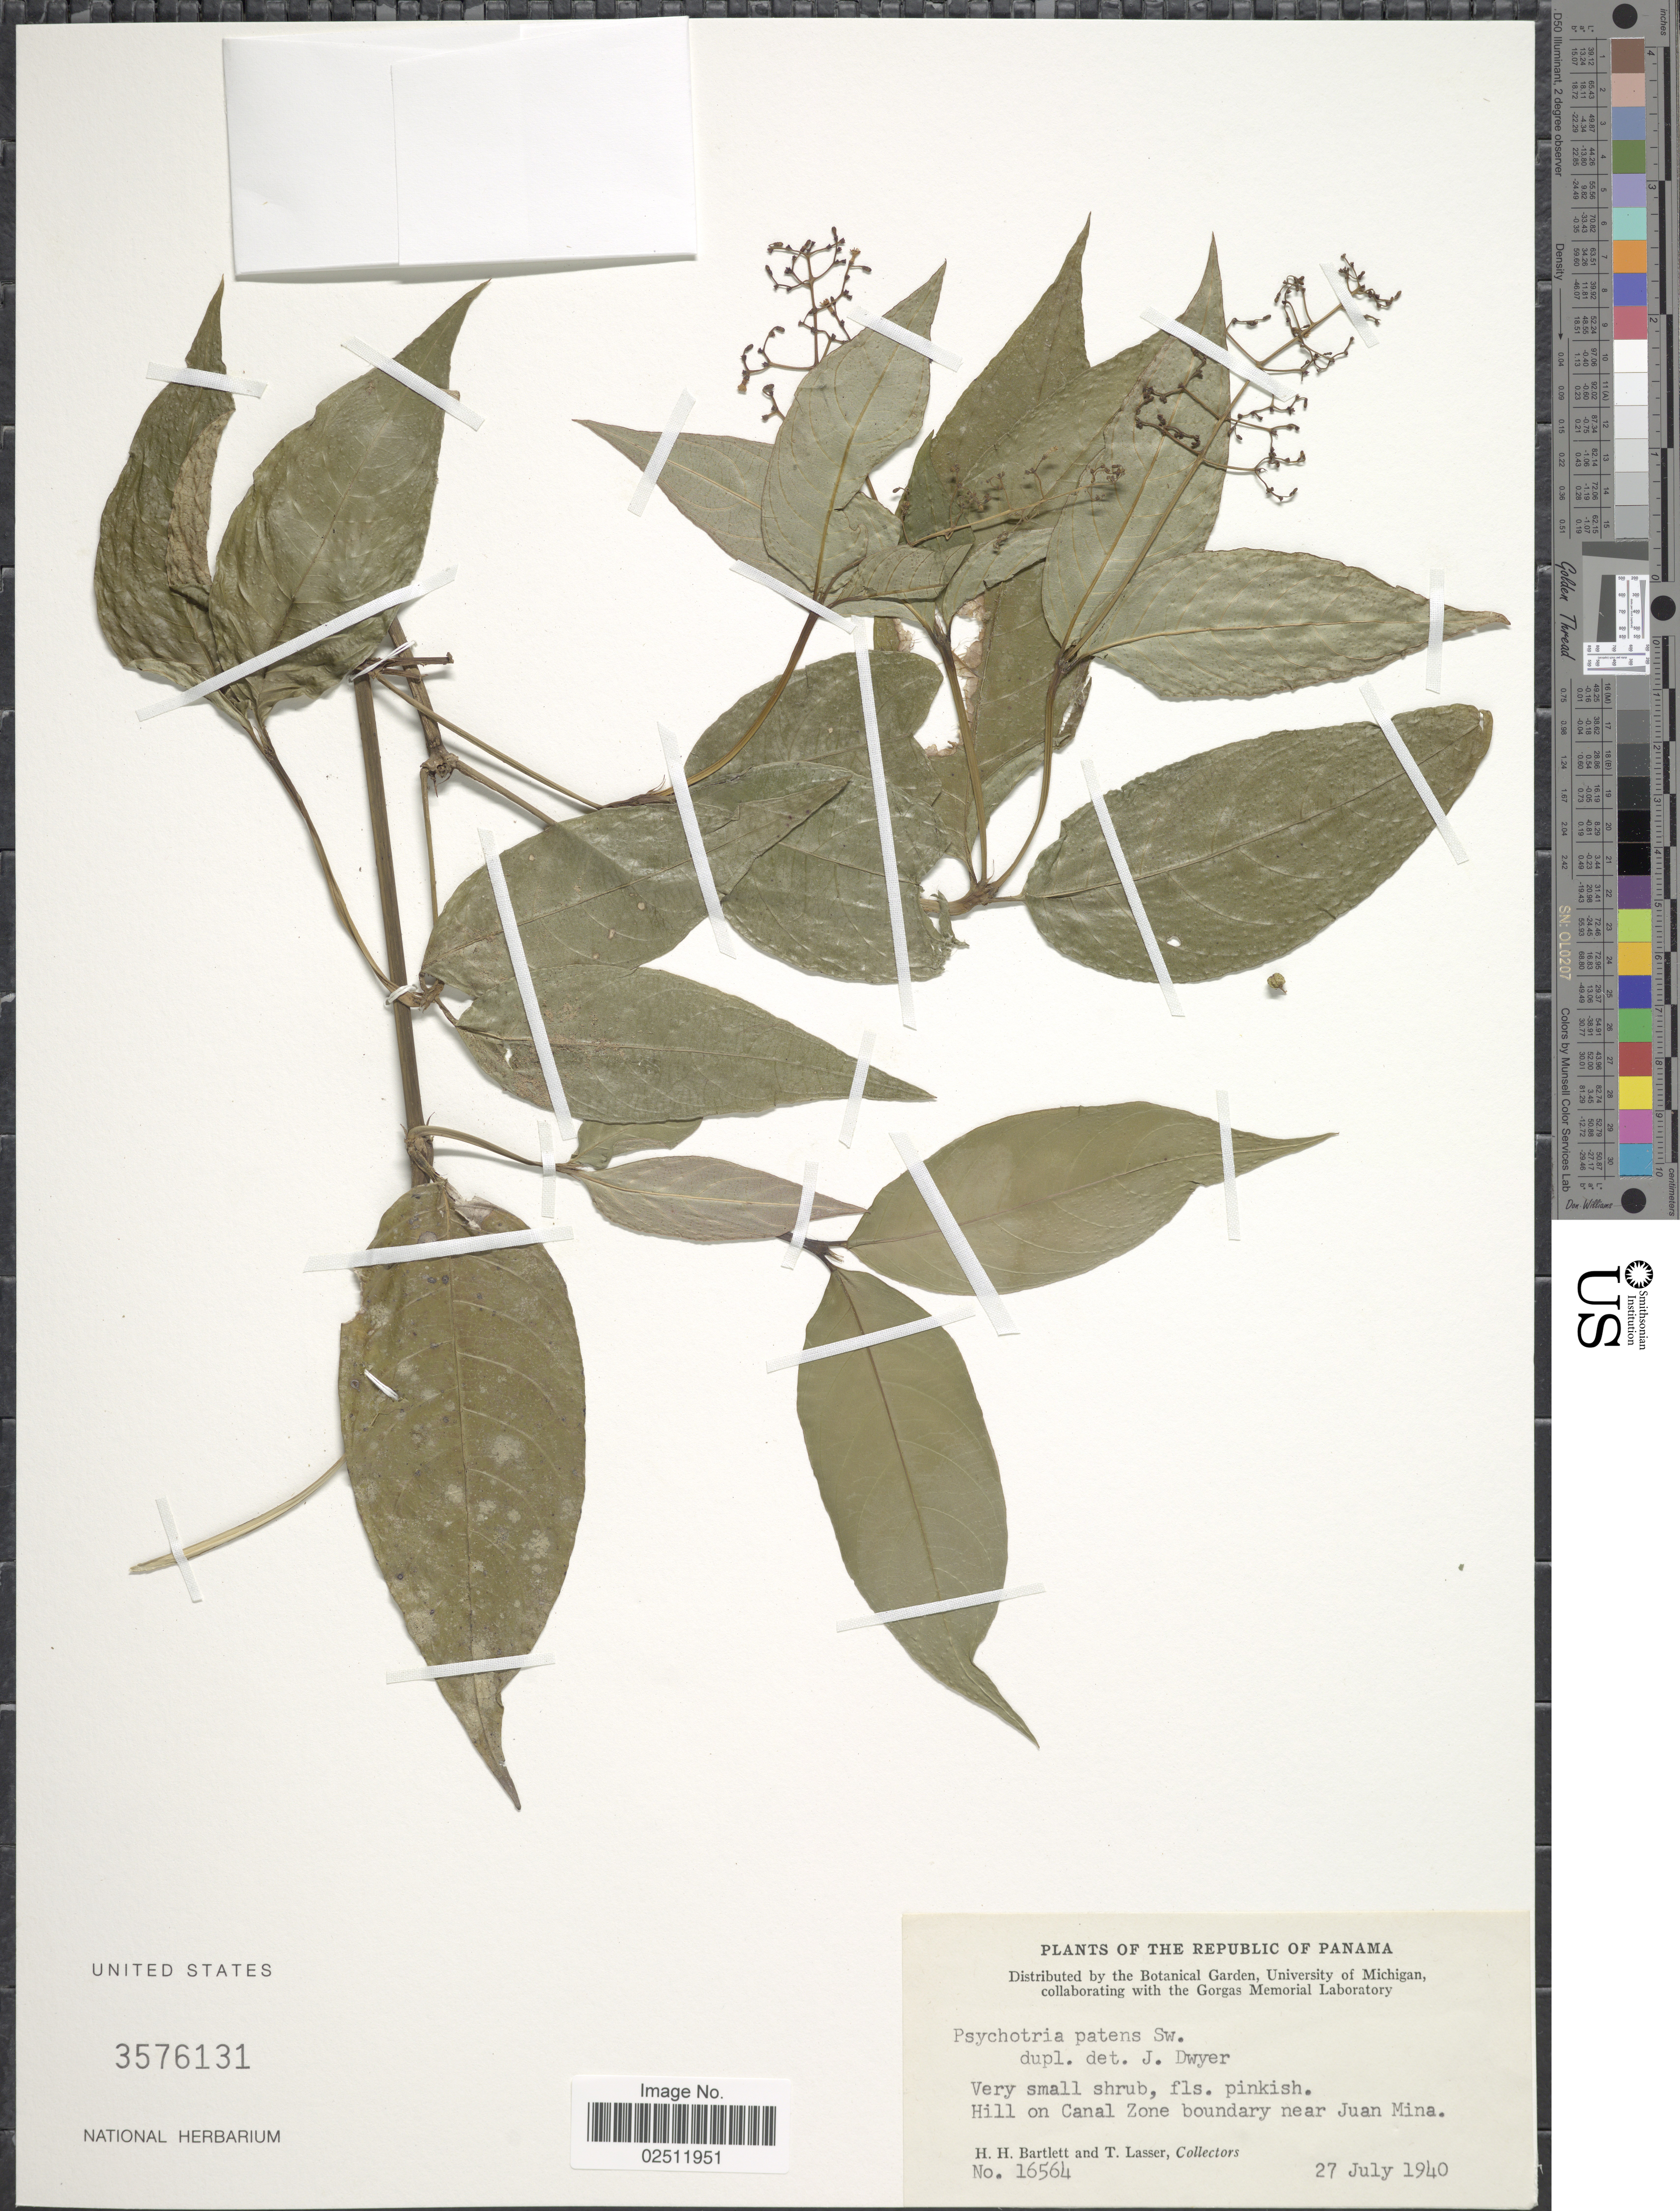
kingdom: Plantae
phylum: Tracheophyta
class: Magnoliopsida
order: Gentianales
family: Rubiaceae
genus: Psychotria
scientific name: Psychotria deflexa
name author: DC.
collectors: H. H. Bartlett & T. Lasser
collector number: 16564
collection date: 1940-07-27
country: Panama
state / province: Colón / Panamá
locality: Republic of Panama. Hill on Canal Zone boundary near Juan Mina.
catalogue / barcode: US 3576131